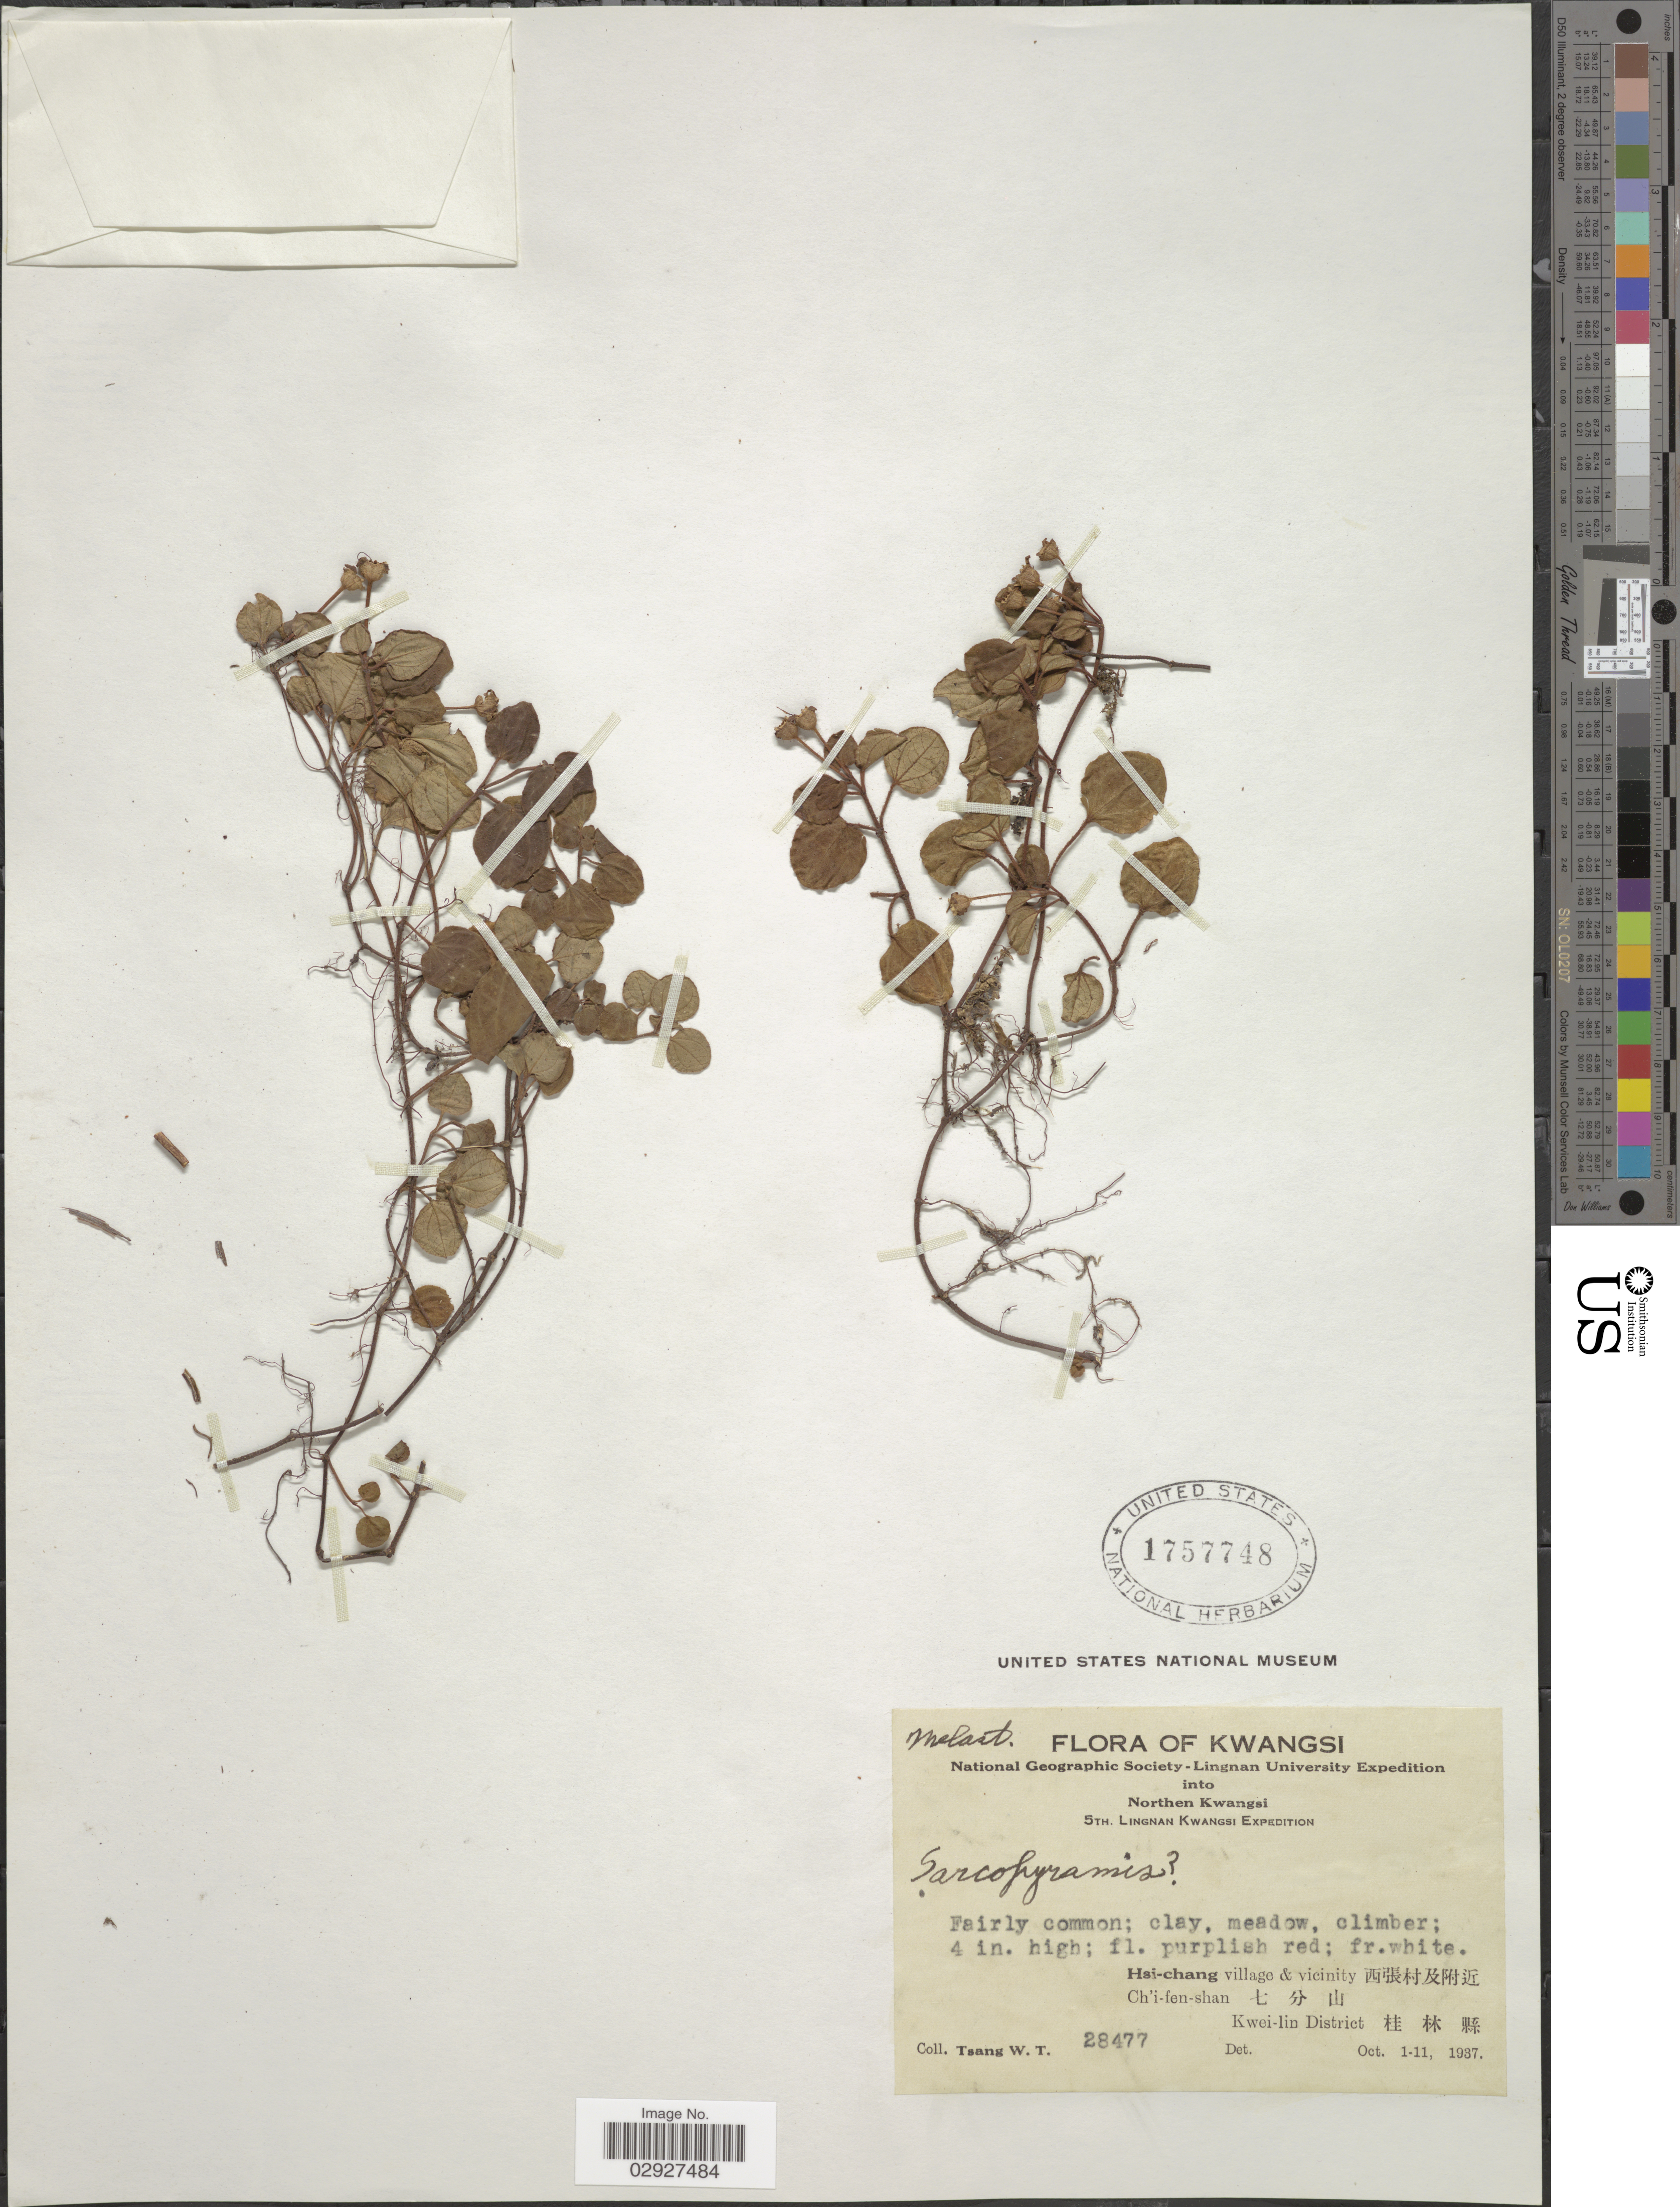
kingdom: Plantae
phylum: Tracheophyta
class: Magnoliopsida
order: Myrtales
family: Melastomataceae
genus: Sarcopyramis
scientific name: Sarcopyramis napalensis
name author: Wall.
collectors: W. T. Tsang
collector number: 28477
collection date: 1937-10-01/1937-10-11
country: China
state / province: Guangxi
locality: Kwangsi, Northern Kwangsi. Hsi-chang village & vicinity, Ch'i-fen-shan. Kwei-lin District.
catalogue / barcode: US 1757748